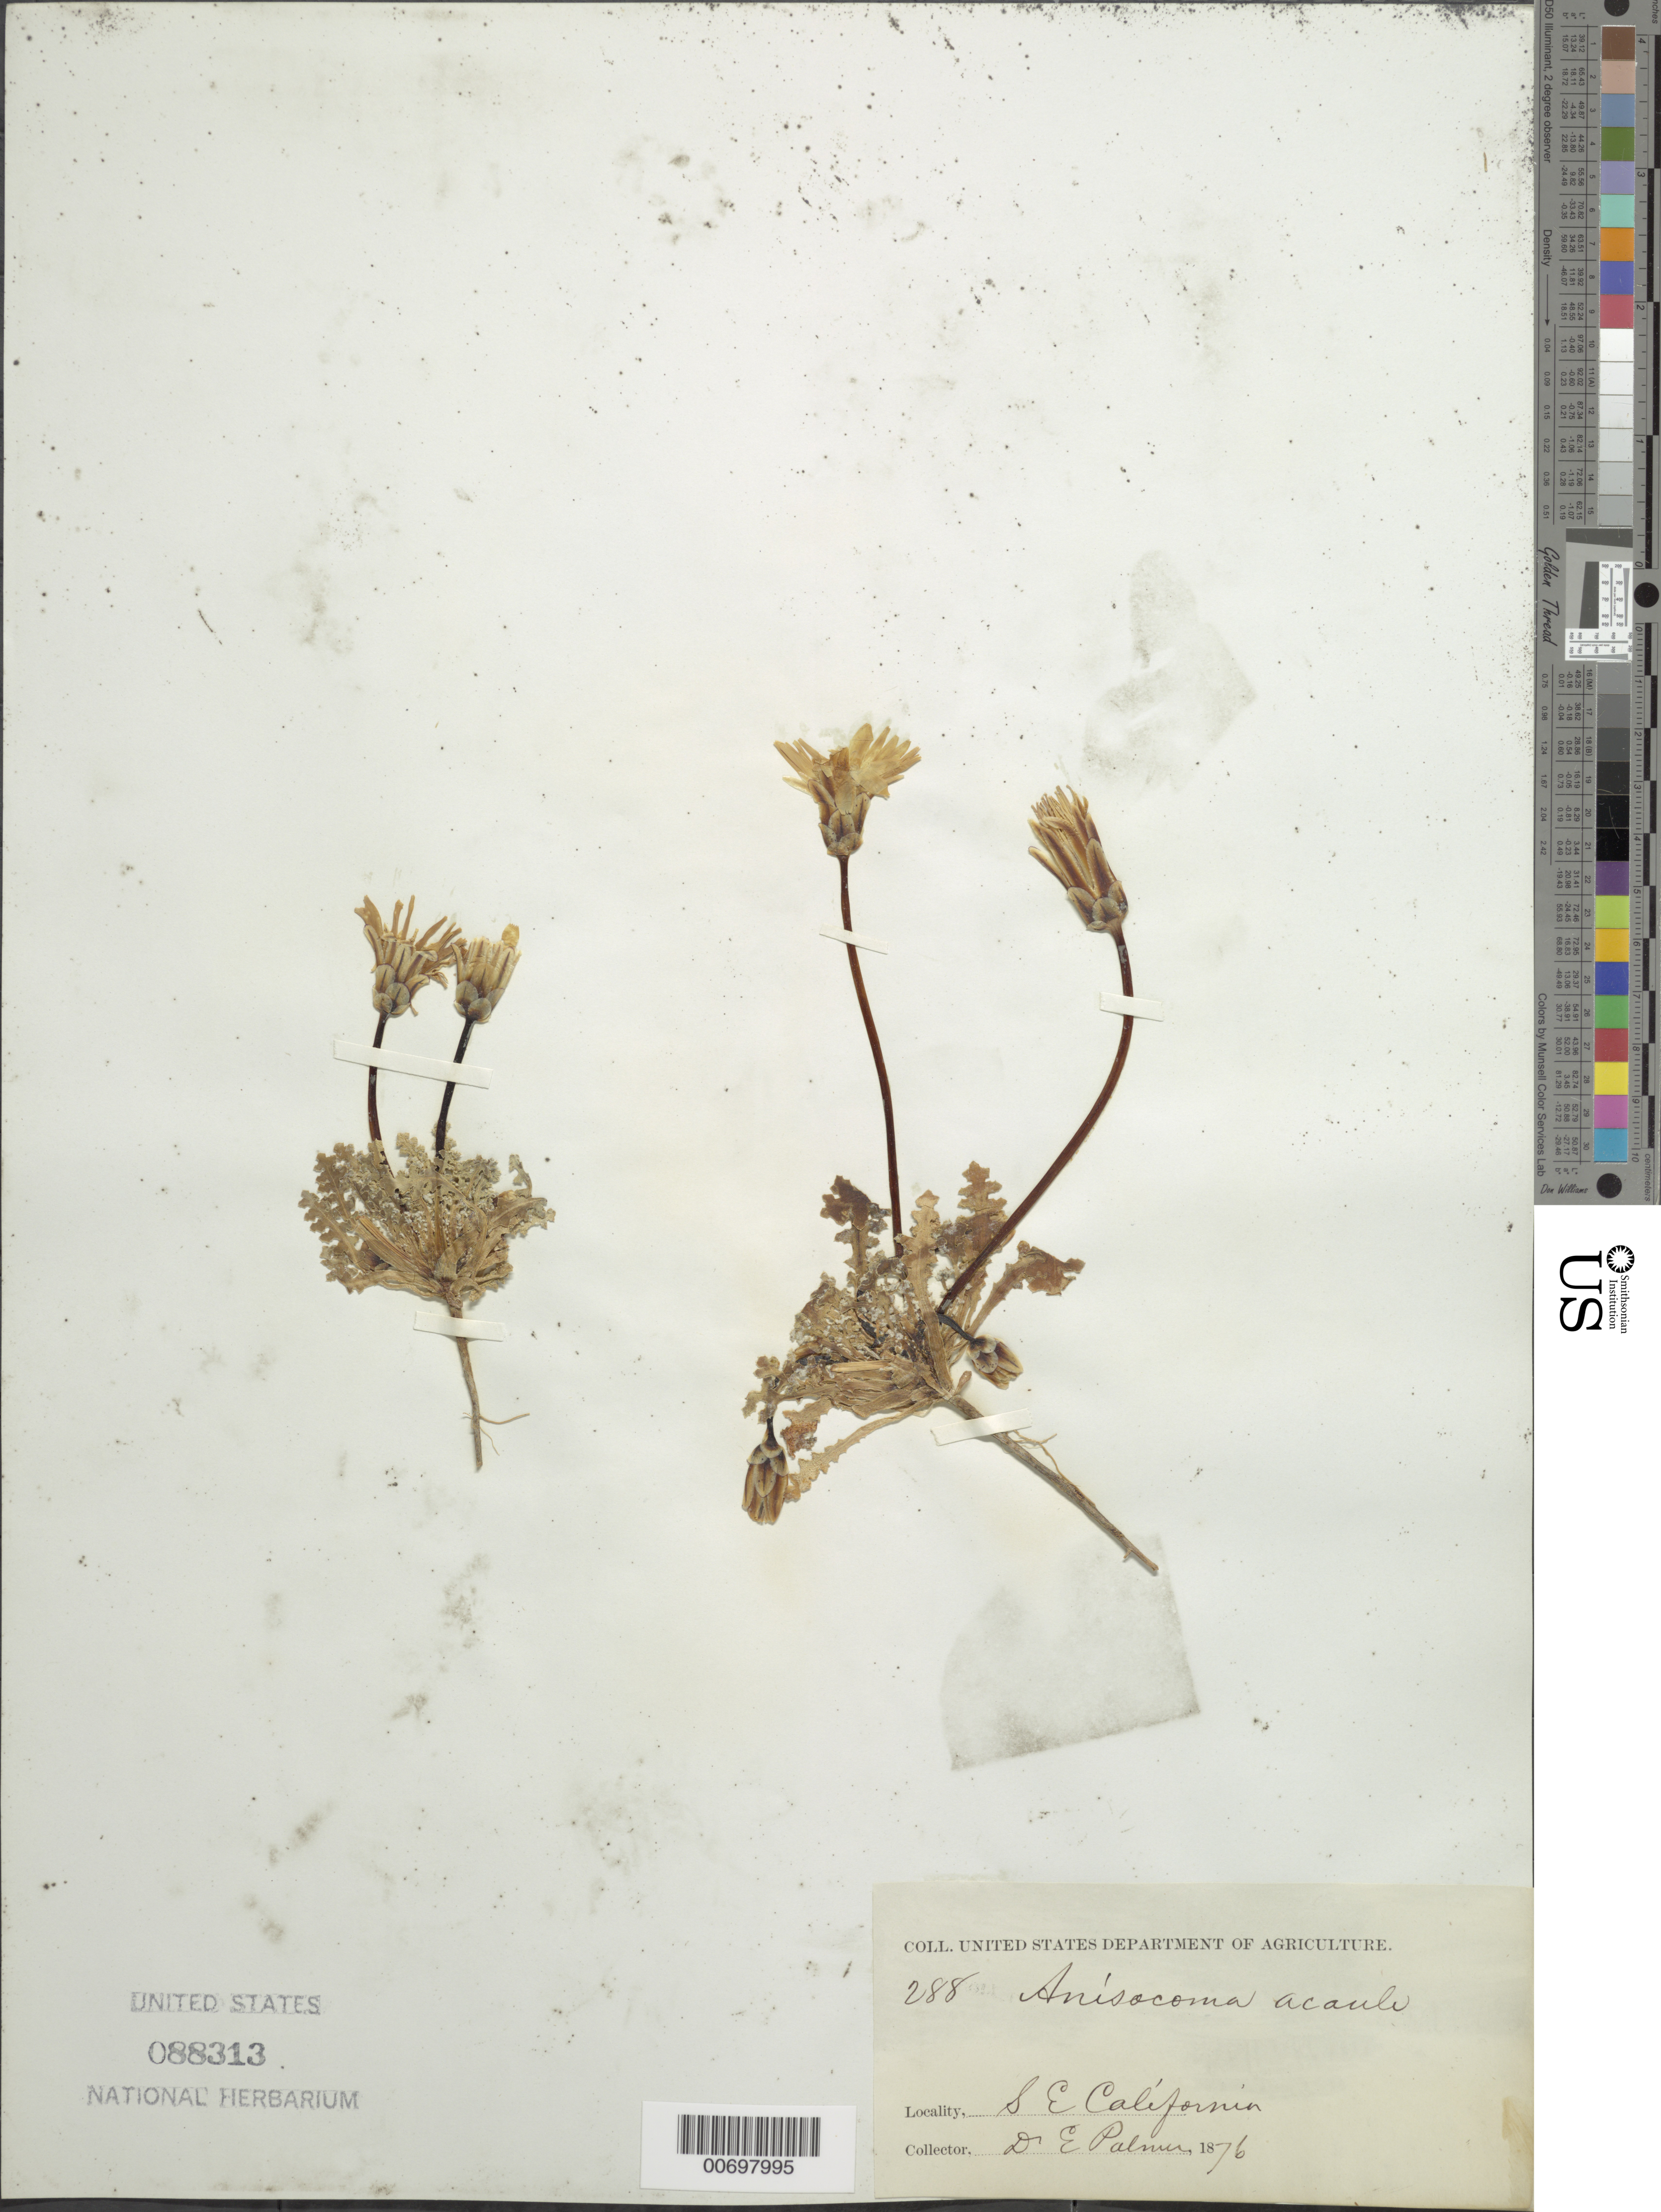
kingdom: Plantae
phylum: Tracheophyta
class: Magnoliopsida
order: Asterales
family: Asteraceae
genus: Anisocoma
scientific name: Anisocoma acaulis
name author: Torr. & A. Gray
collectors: D. E. Palmer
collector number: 288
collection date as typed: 1876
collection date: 1876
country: United States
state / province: California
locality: S.E.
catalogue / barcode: US 88313